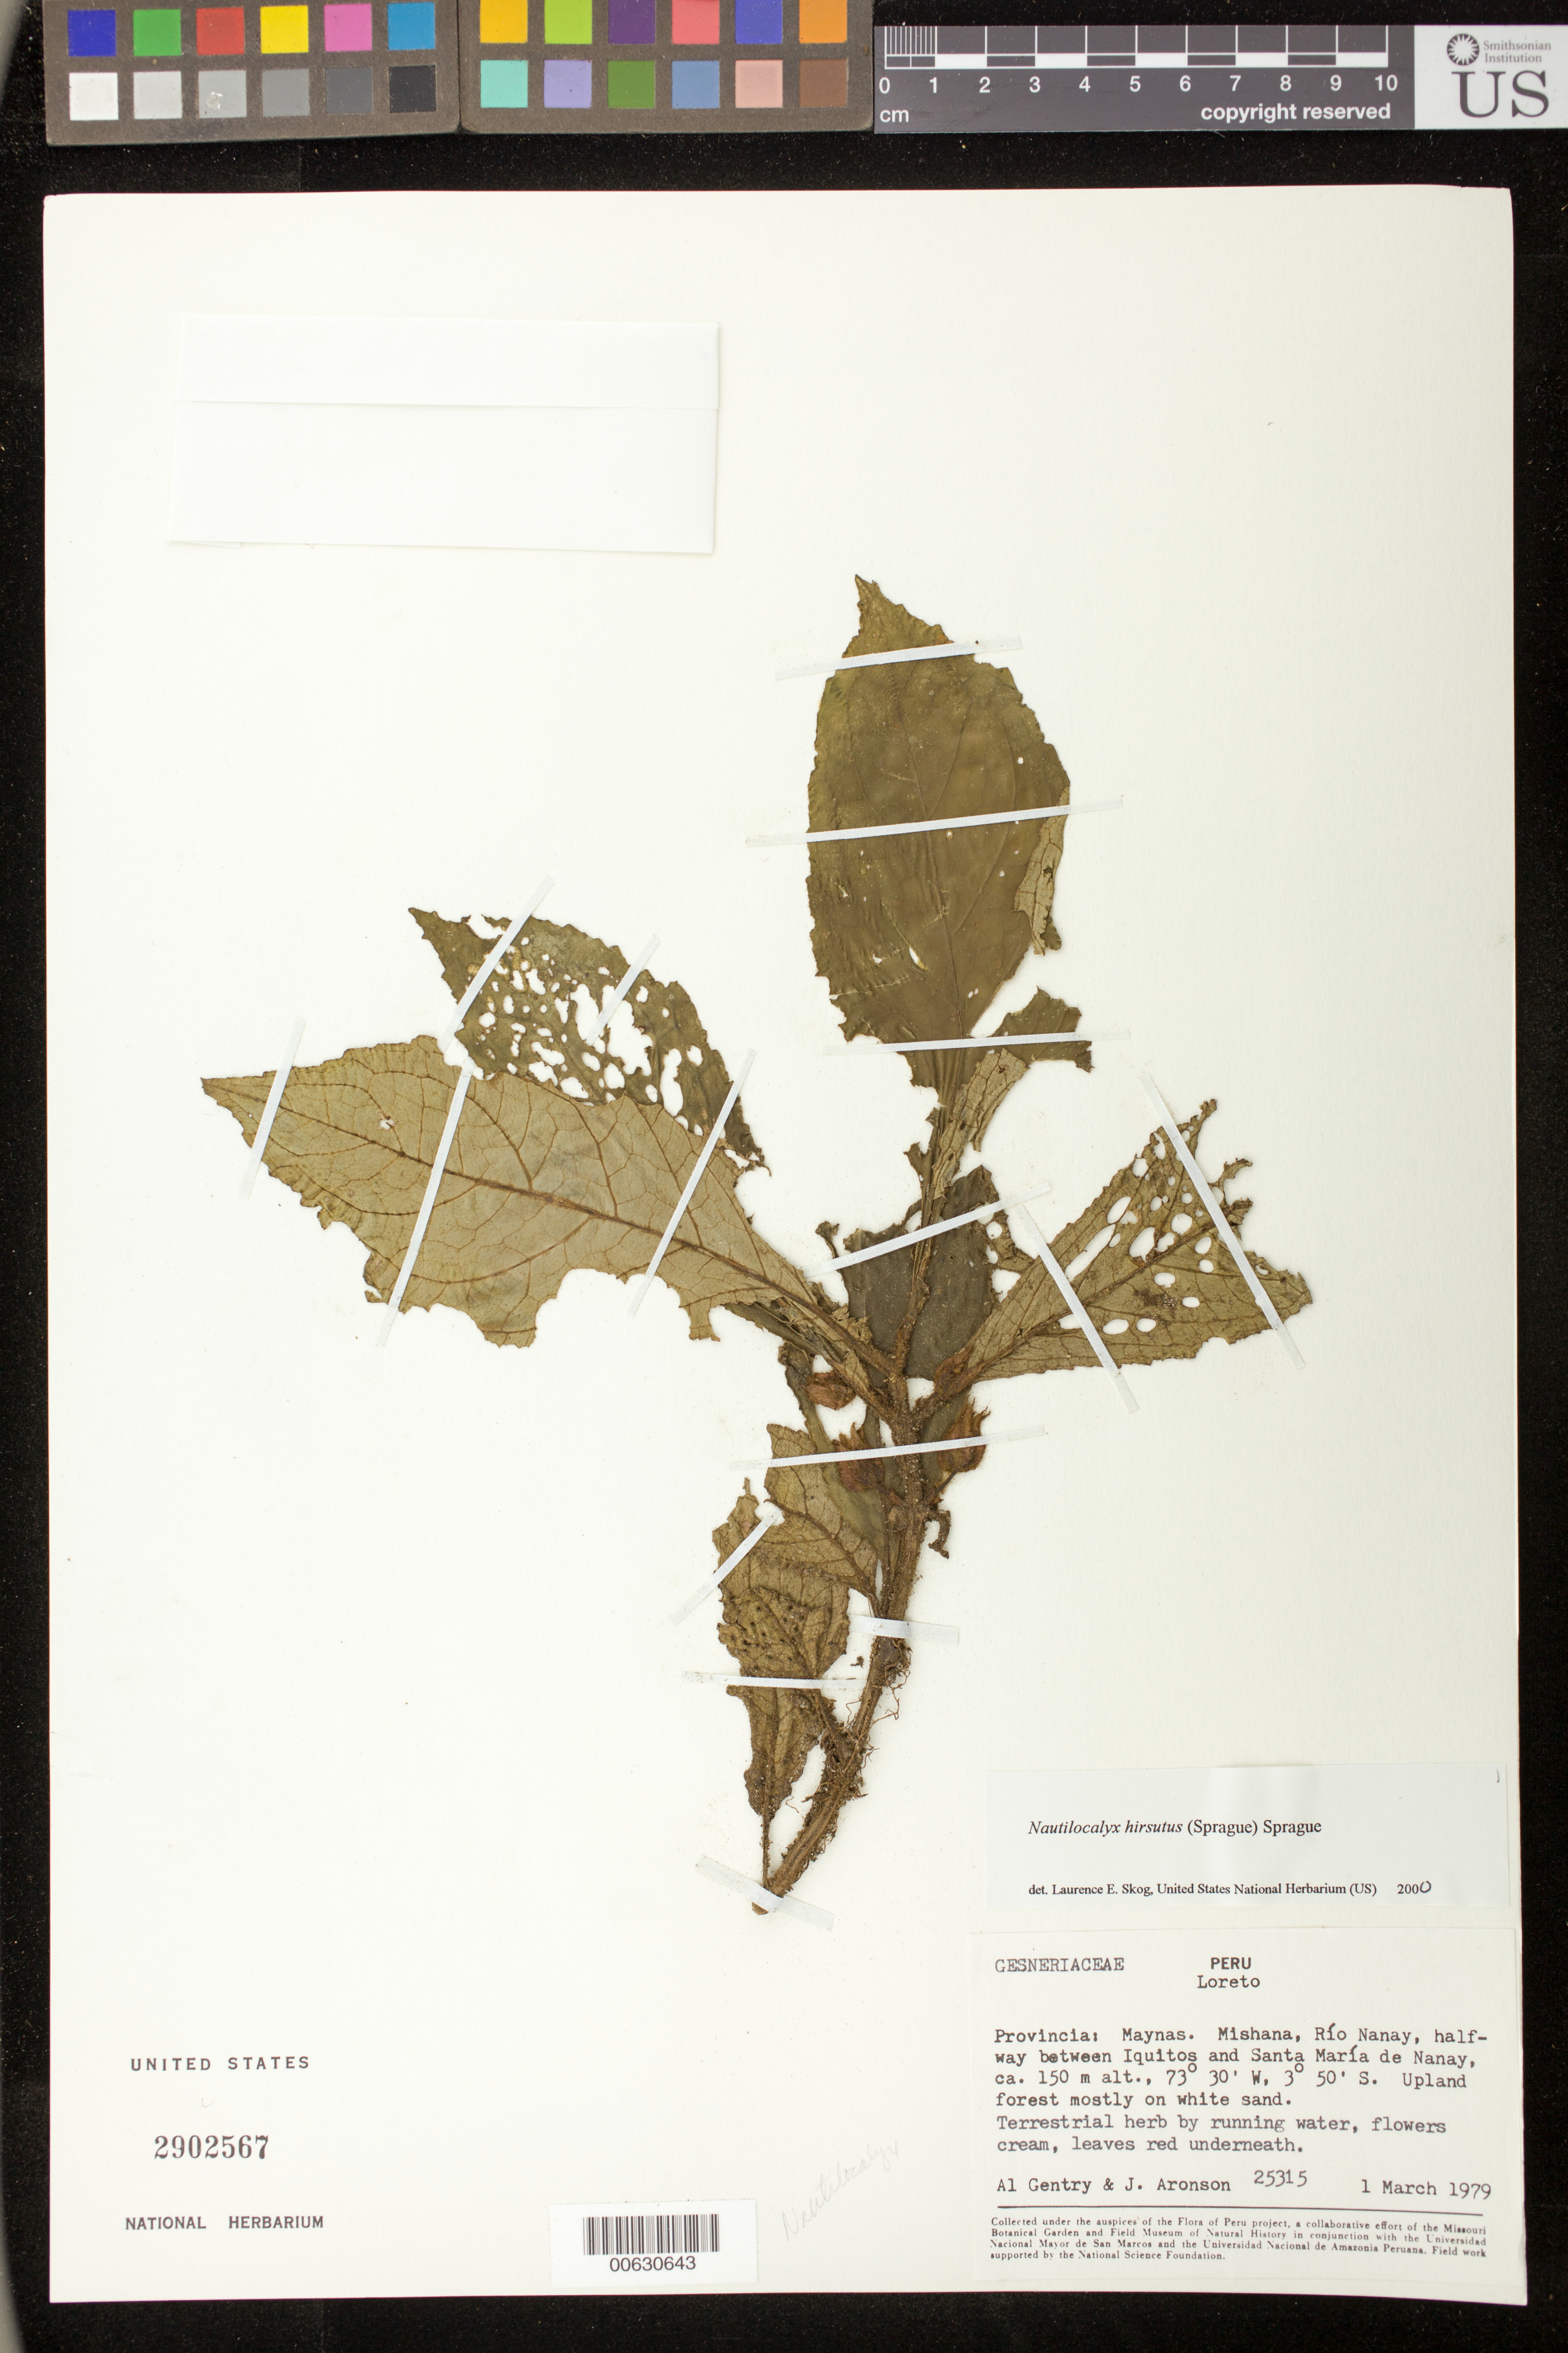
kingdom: Plantae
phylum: Tracheophyta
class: Magnoliopsida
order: Lamiales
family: Gesneriaceae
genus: Nautilocalyx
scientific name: Nautilocalyx hirsutus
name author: (Sprague) Sprague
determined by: Clark, J. L., (SEL), The Marie Selby Botanical Garden (UNITED STATES)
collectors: A. H. Gentry & J. Aronson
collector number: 25315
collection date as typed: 01 Mar 1979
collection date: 1979-03-01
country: Peru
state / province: Loreto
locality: Prov. Maynas; Mishana, Río Nanay, halfway between Iquitos and Santa María de Nanay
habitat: Upland forest mostly on white sand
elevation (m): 150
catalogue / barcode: US 2902567